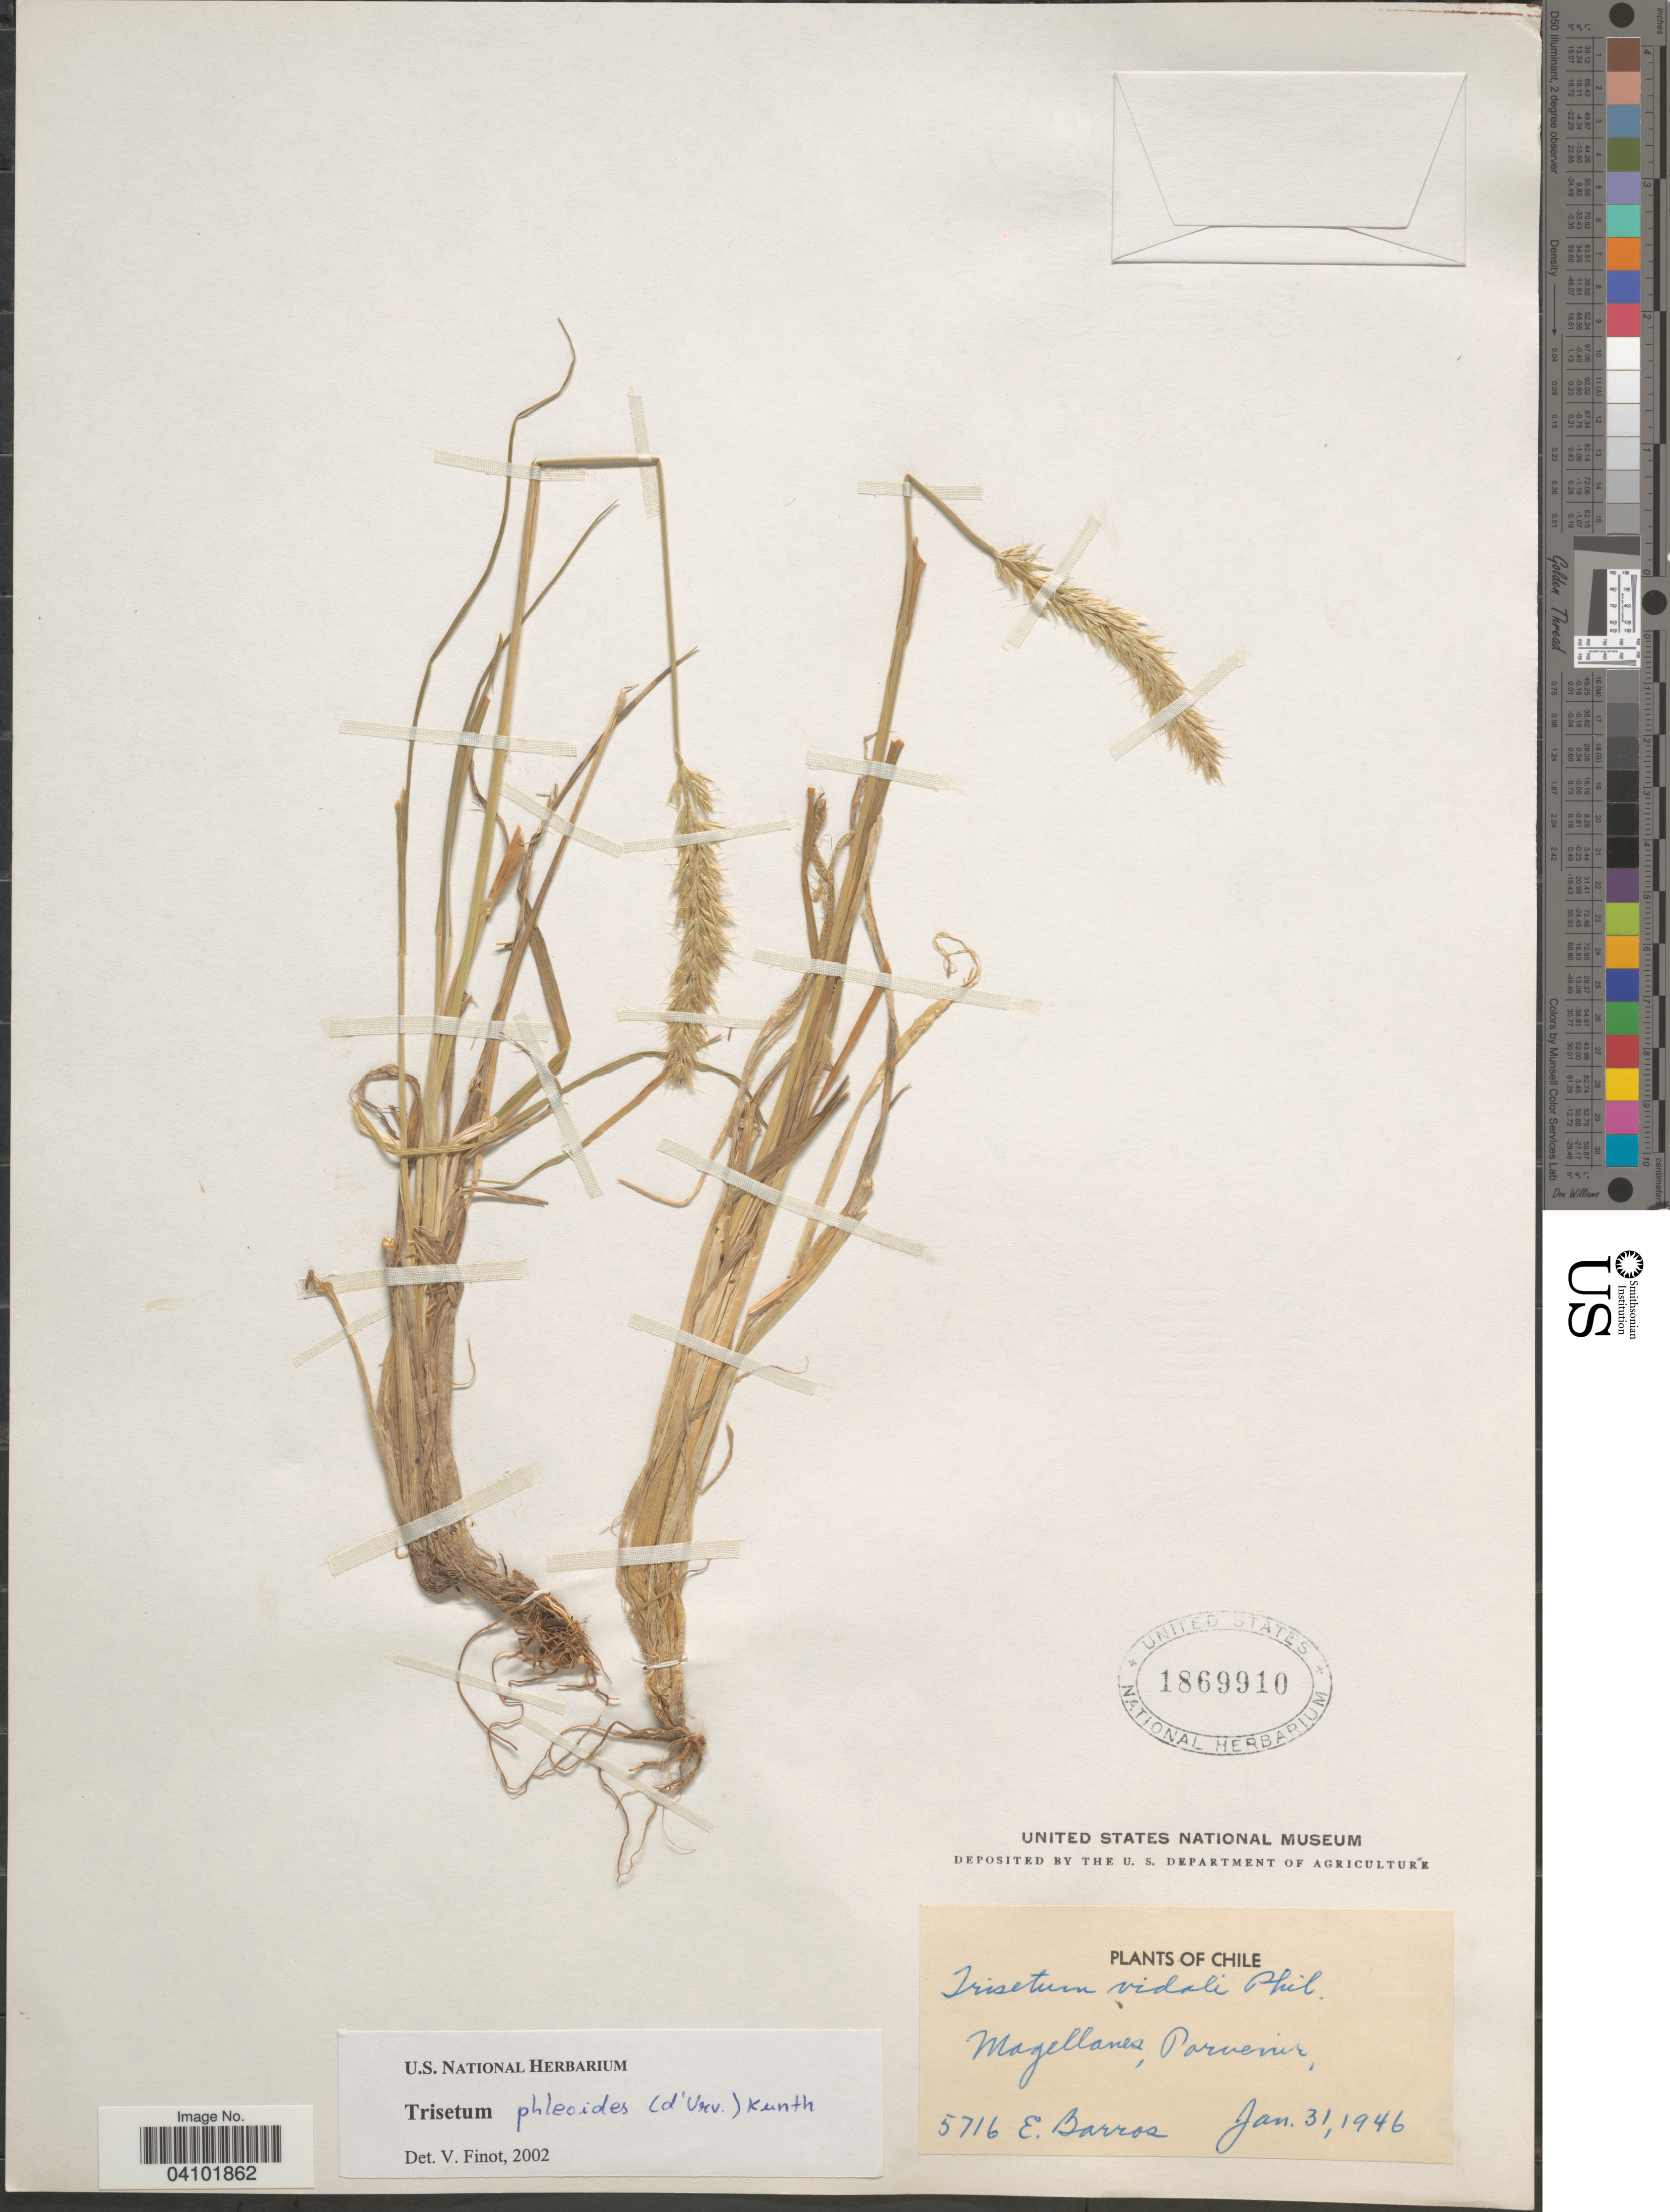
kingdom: Plantae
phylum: Tracheophyta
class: Liliopsida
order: Poales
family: Poaceae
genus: Koeleria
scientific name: Koeleria spicata subsp. phleoides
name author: (d'Urv.) Barberá et al.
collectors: E. Barros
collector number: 5716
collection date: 1946-01-31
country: Chile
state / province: Magallanes y de la Antártica Chilena (XII)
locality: Magallanes, Porvenir.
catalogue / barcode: US 1869910